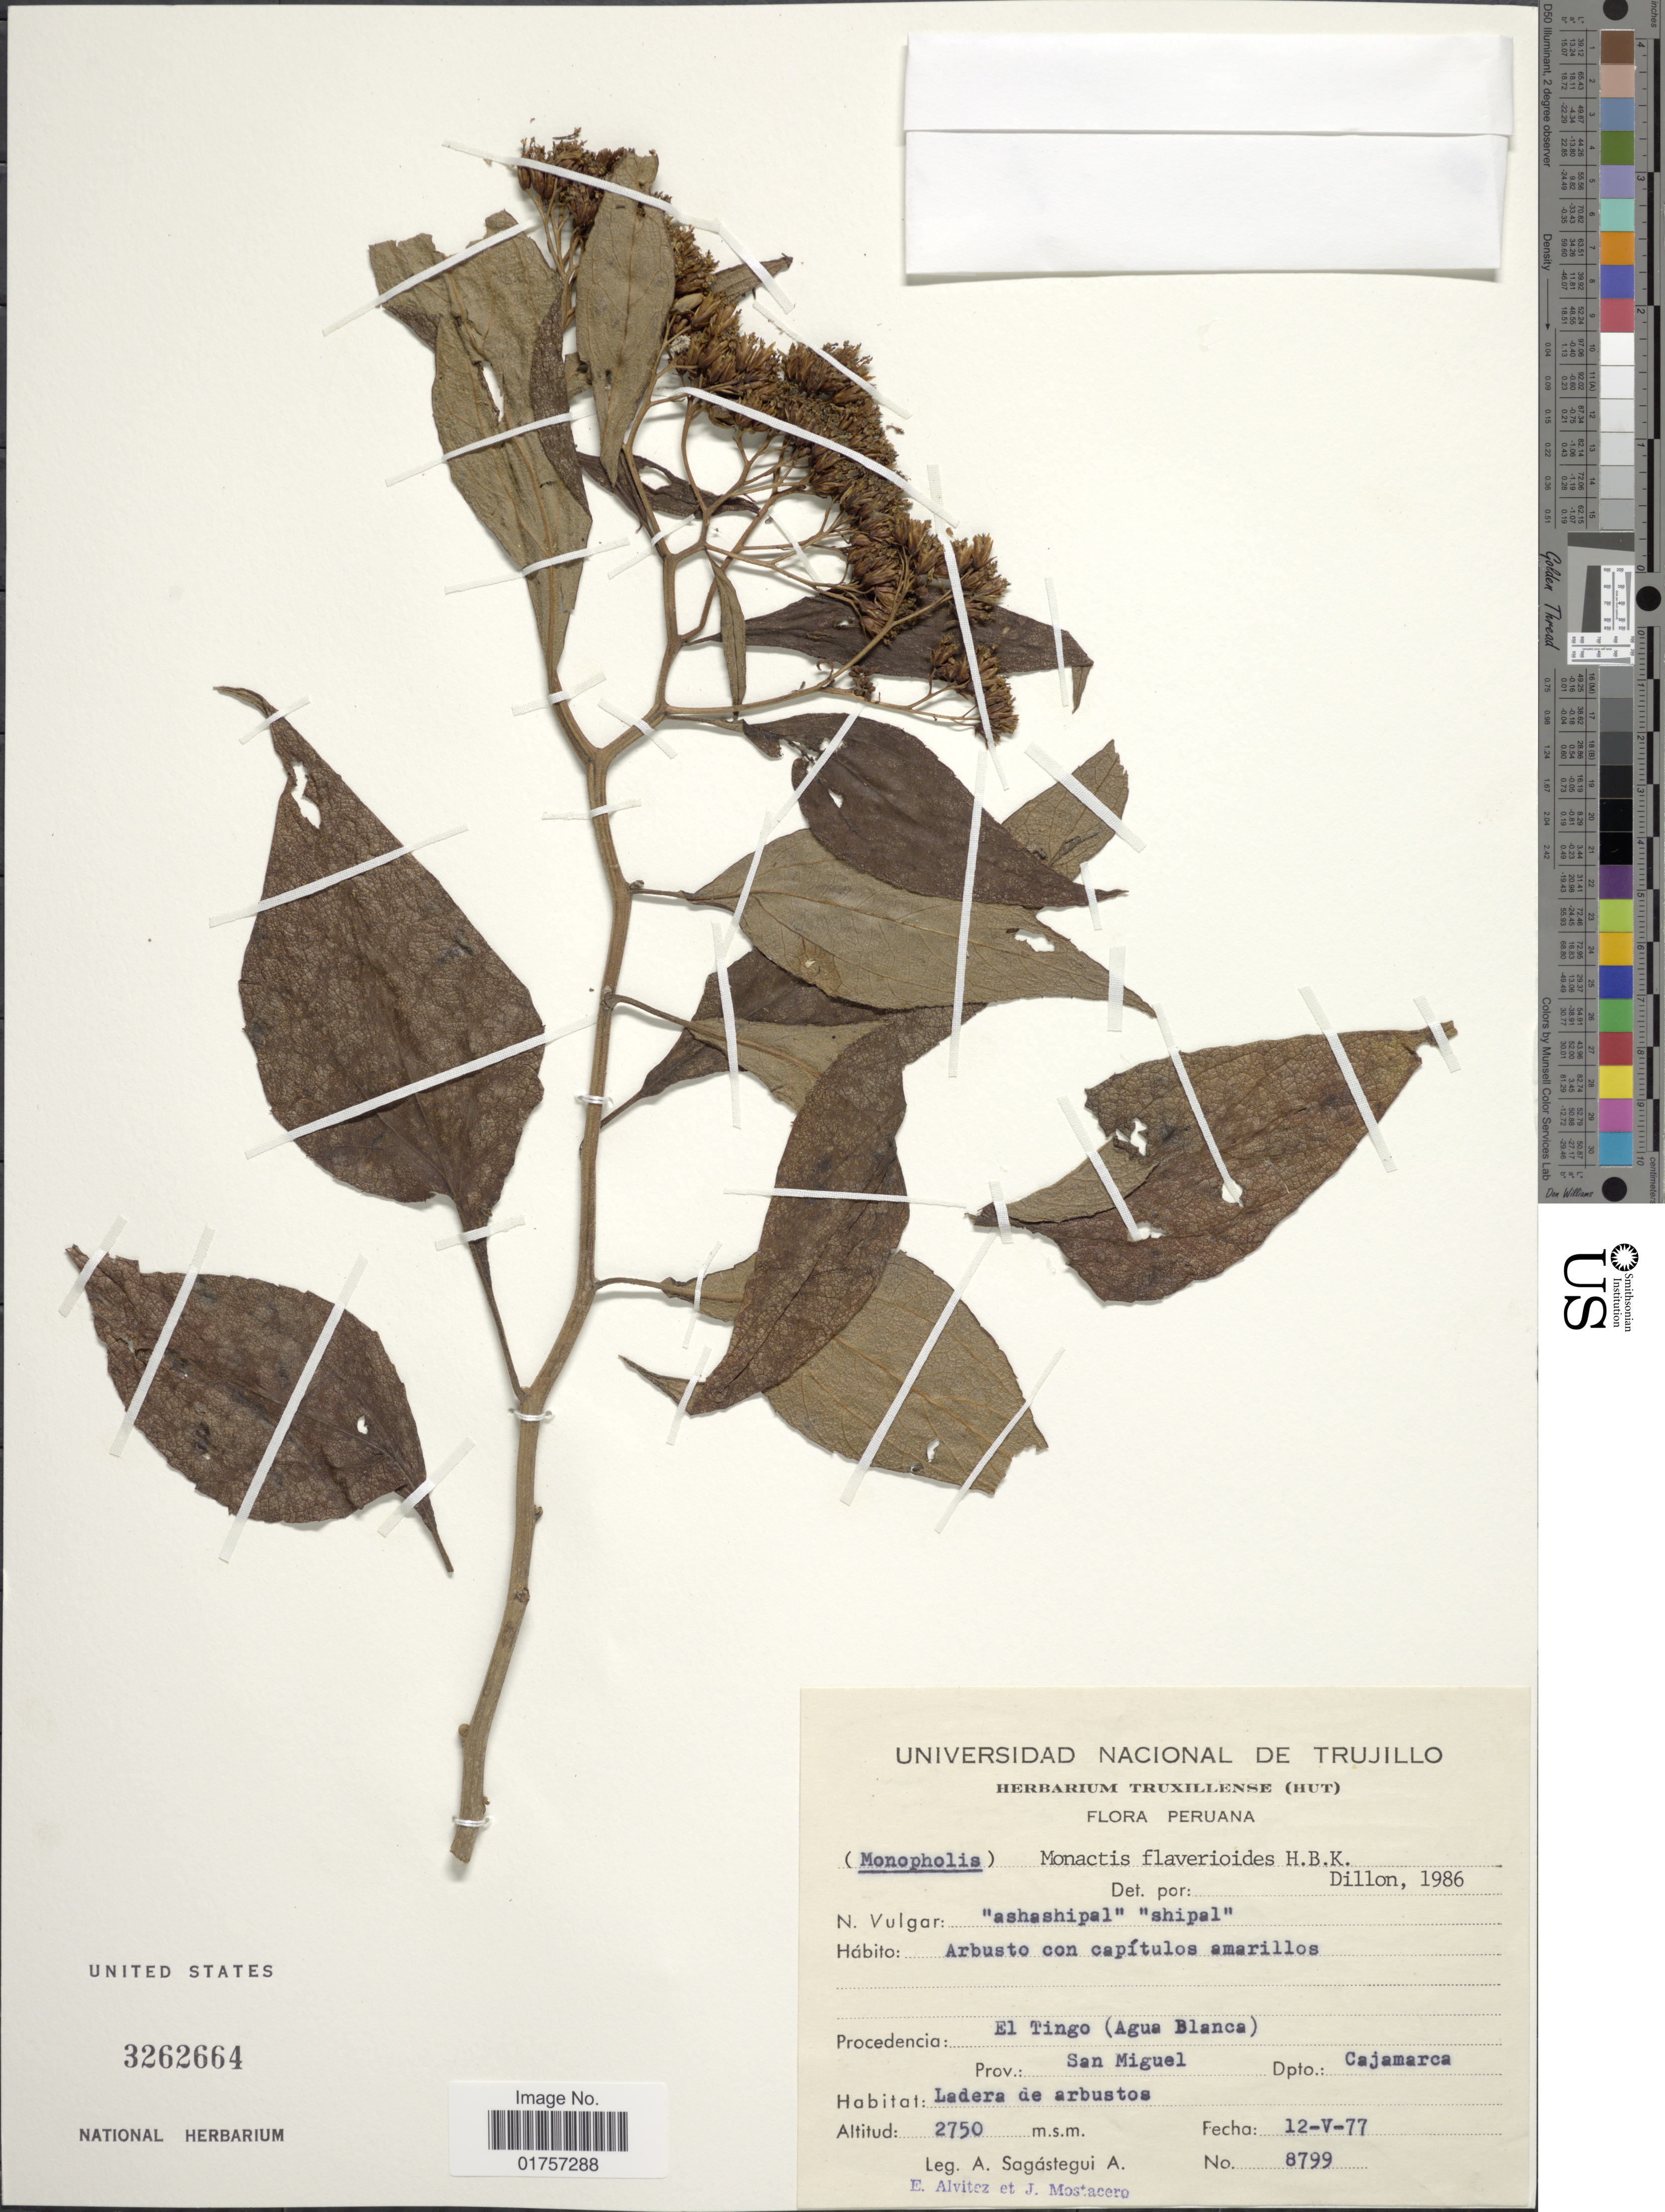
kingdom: Plantae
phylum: Tracheophyta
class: Magnoliopsida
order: Asterales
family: Asteraceae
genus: Monactis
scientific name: Monactis flaverioides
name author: Humb.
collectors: A. Sagástegui A., E. Alvitez I. & J. Mostacero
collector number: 8799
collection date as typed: Transcribed d/m/y: 12/5/77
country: Peru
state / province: Cajamarca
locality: Procedencia: El Tingo (Agua Blanca). Prov.: San Miguel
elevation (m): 2750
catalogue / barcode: US 3262664